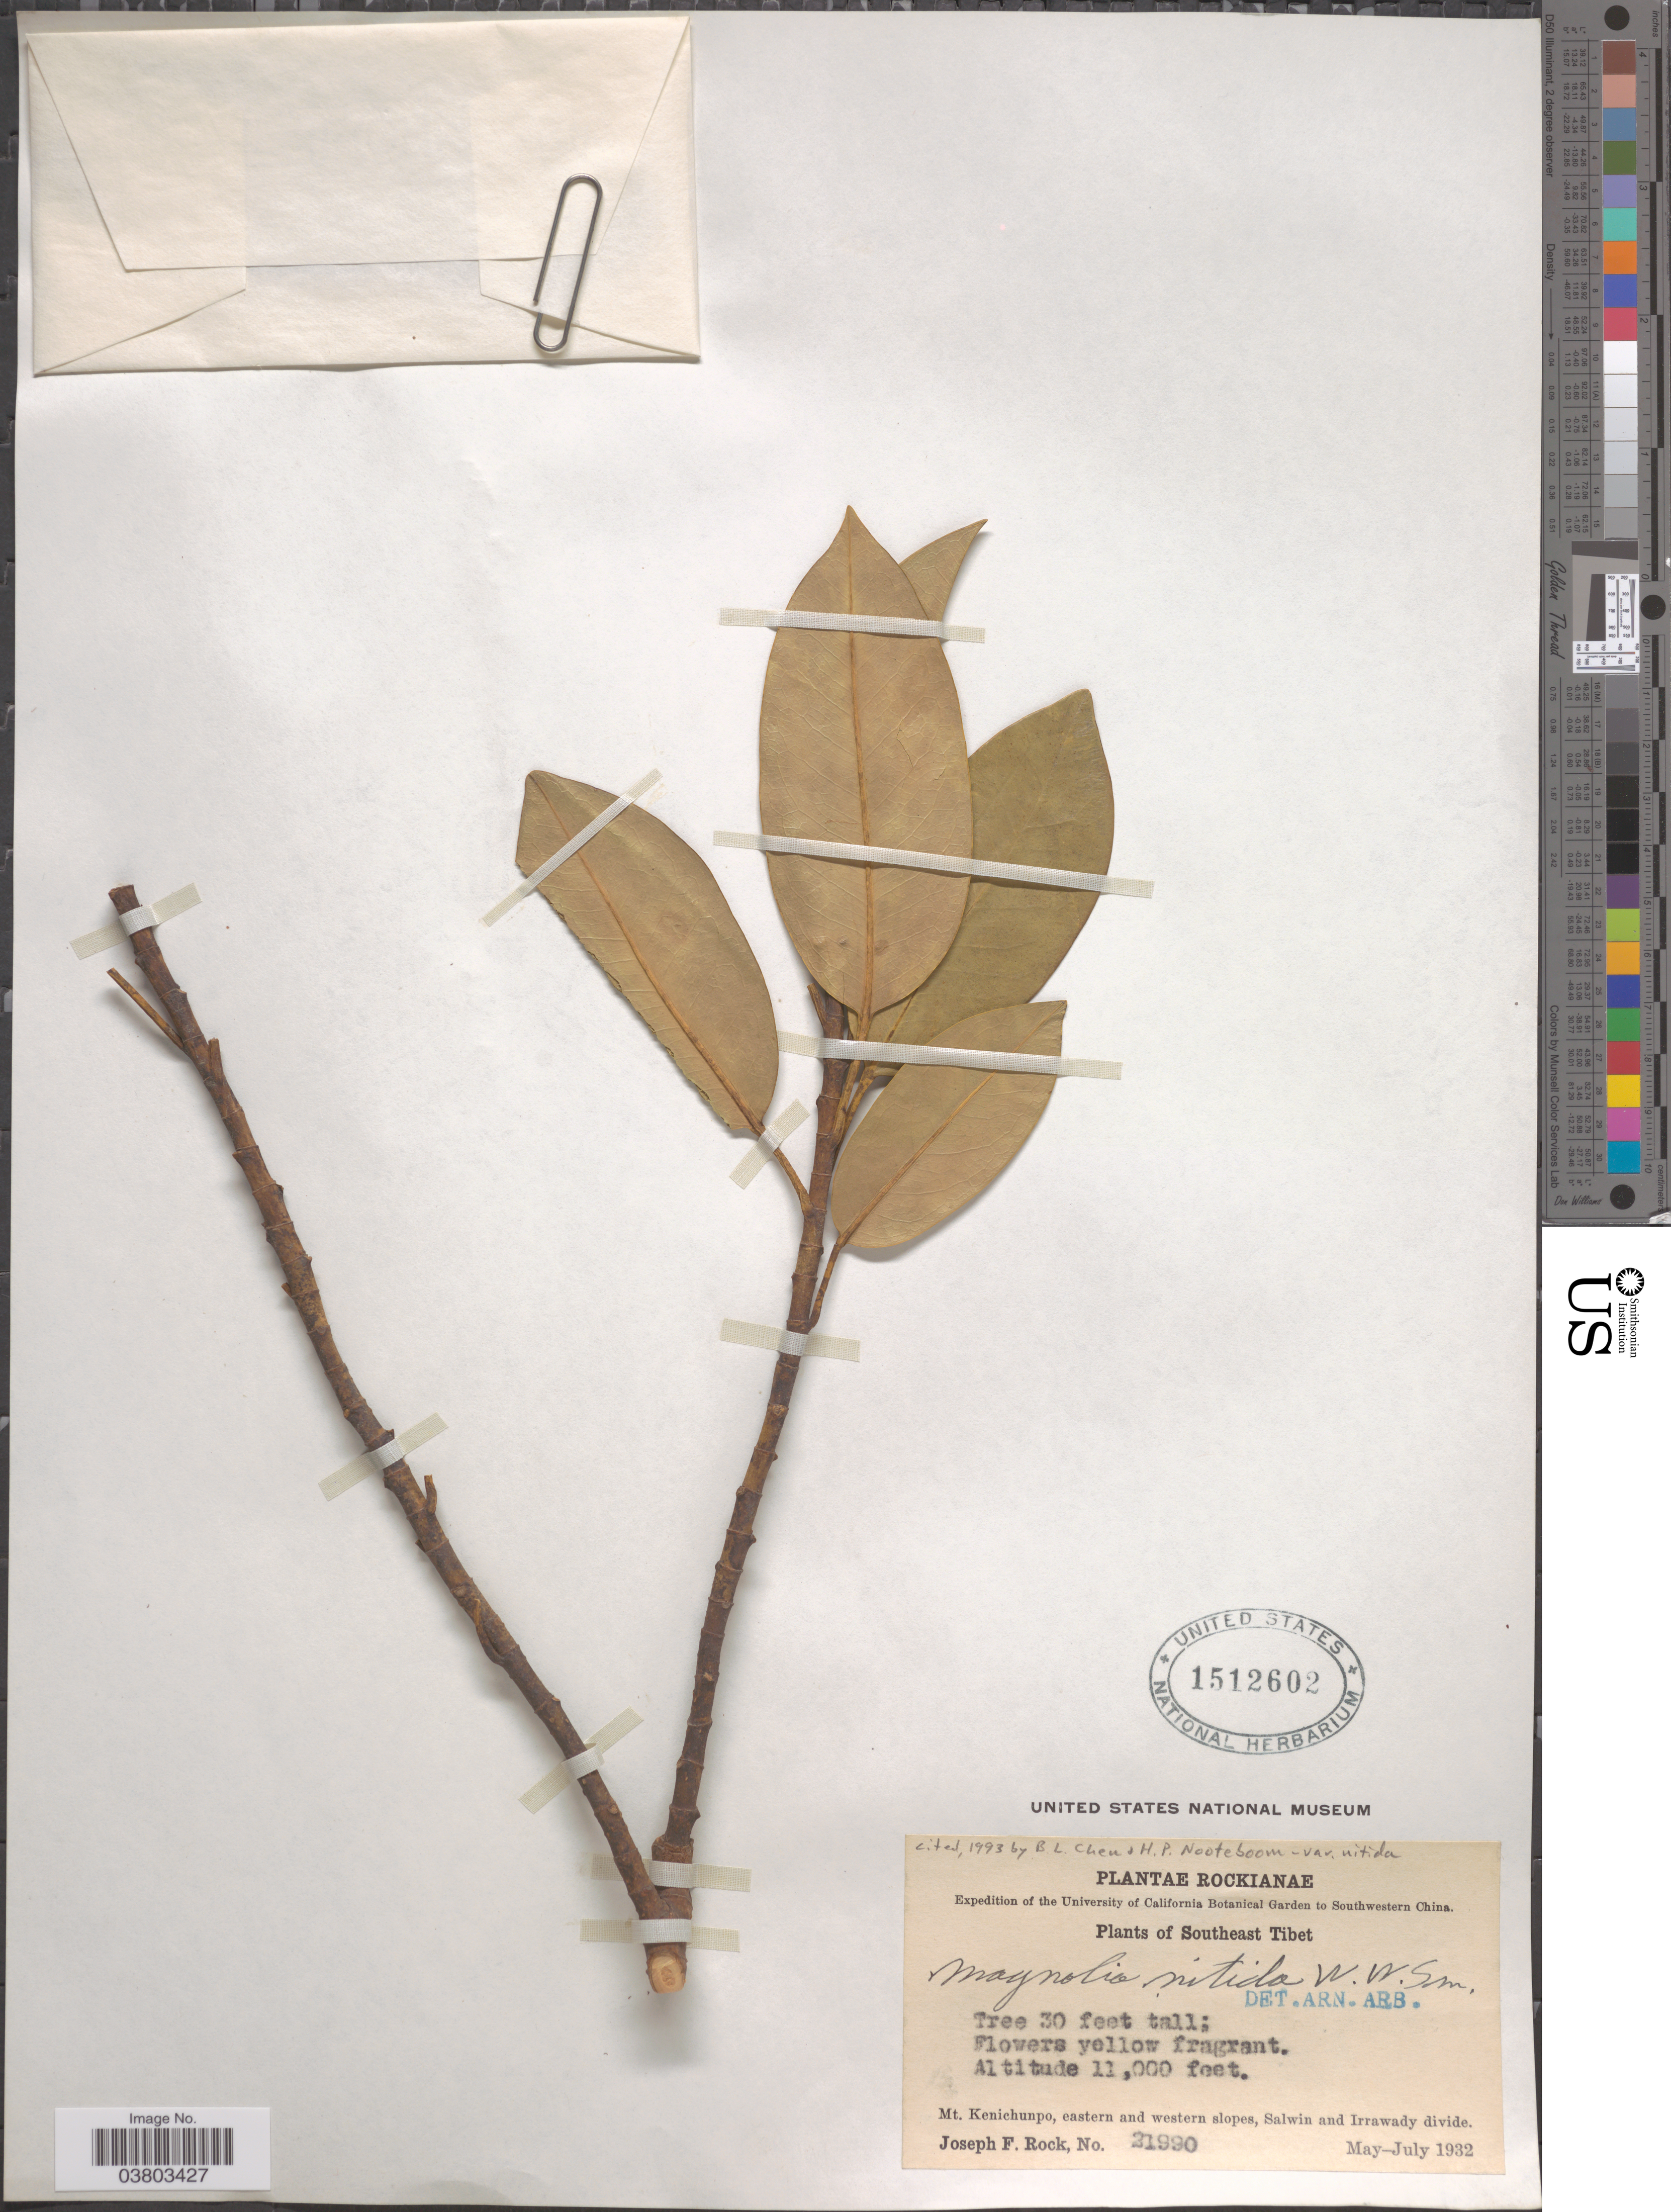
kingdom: Plantae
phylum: Tracheophyta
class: Magnoliopsida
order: Magnoliales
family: Magnoliaceae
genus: Magnolia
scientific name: Magnolia nitida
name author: W.W. Sm.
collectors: J. F. Rock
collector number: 31990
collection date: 1932-05/1932-07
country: China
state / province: Xizang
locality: Southwestern China. Southeast Tibet. Mt. Kenichunpo, eastern and western slopes, Salwin and Irrawady divide.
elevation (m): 3353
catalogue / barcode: US 1512602